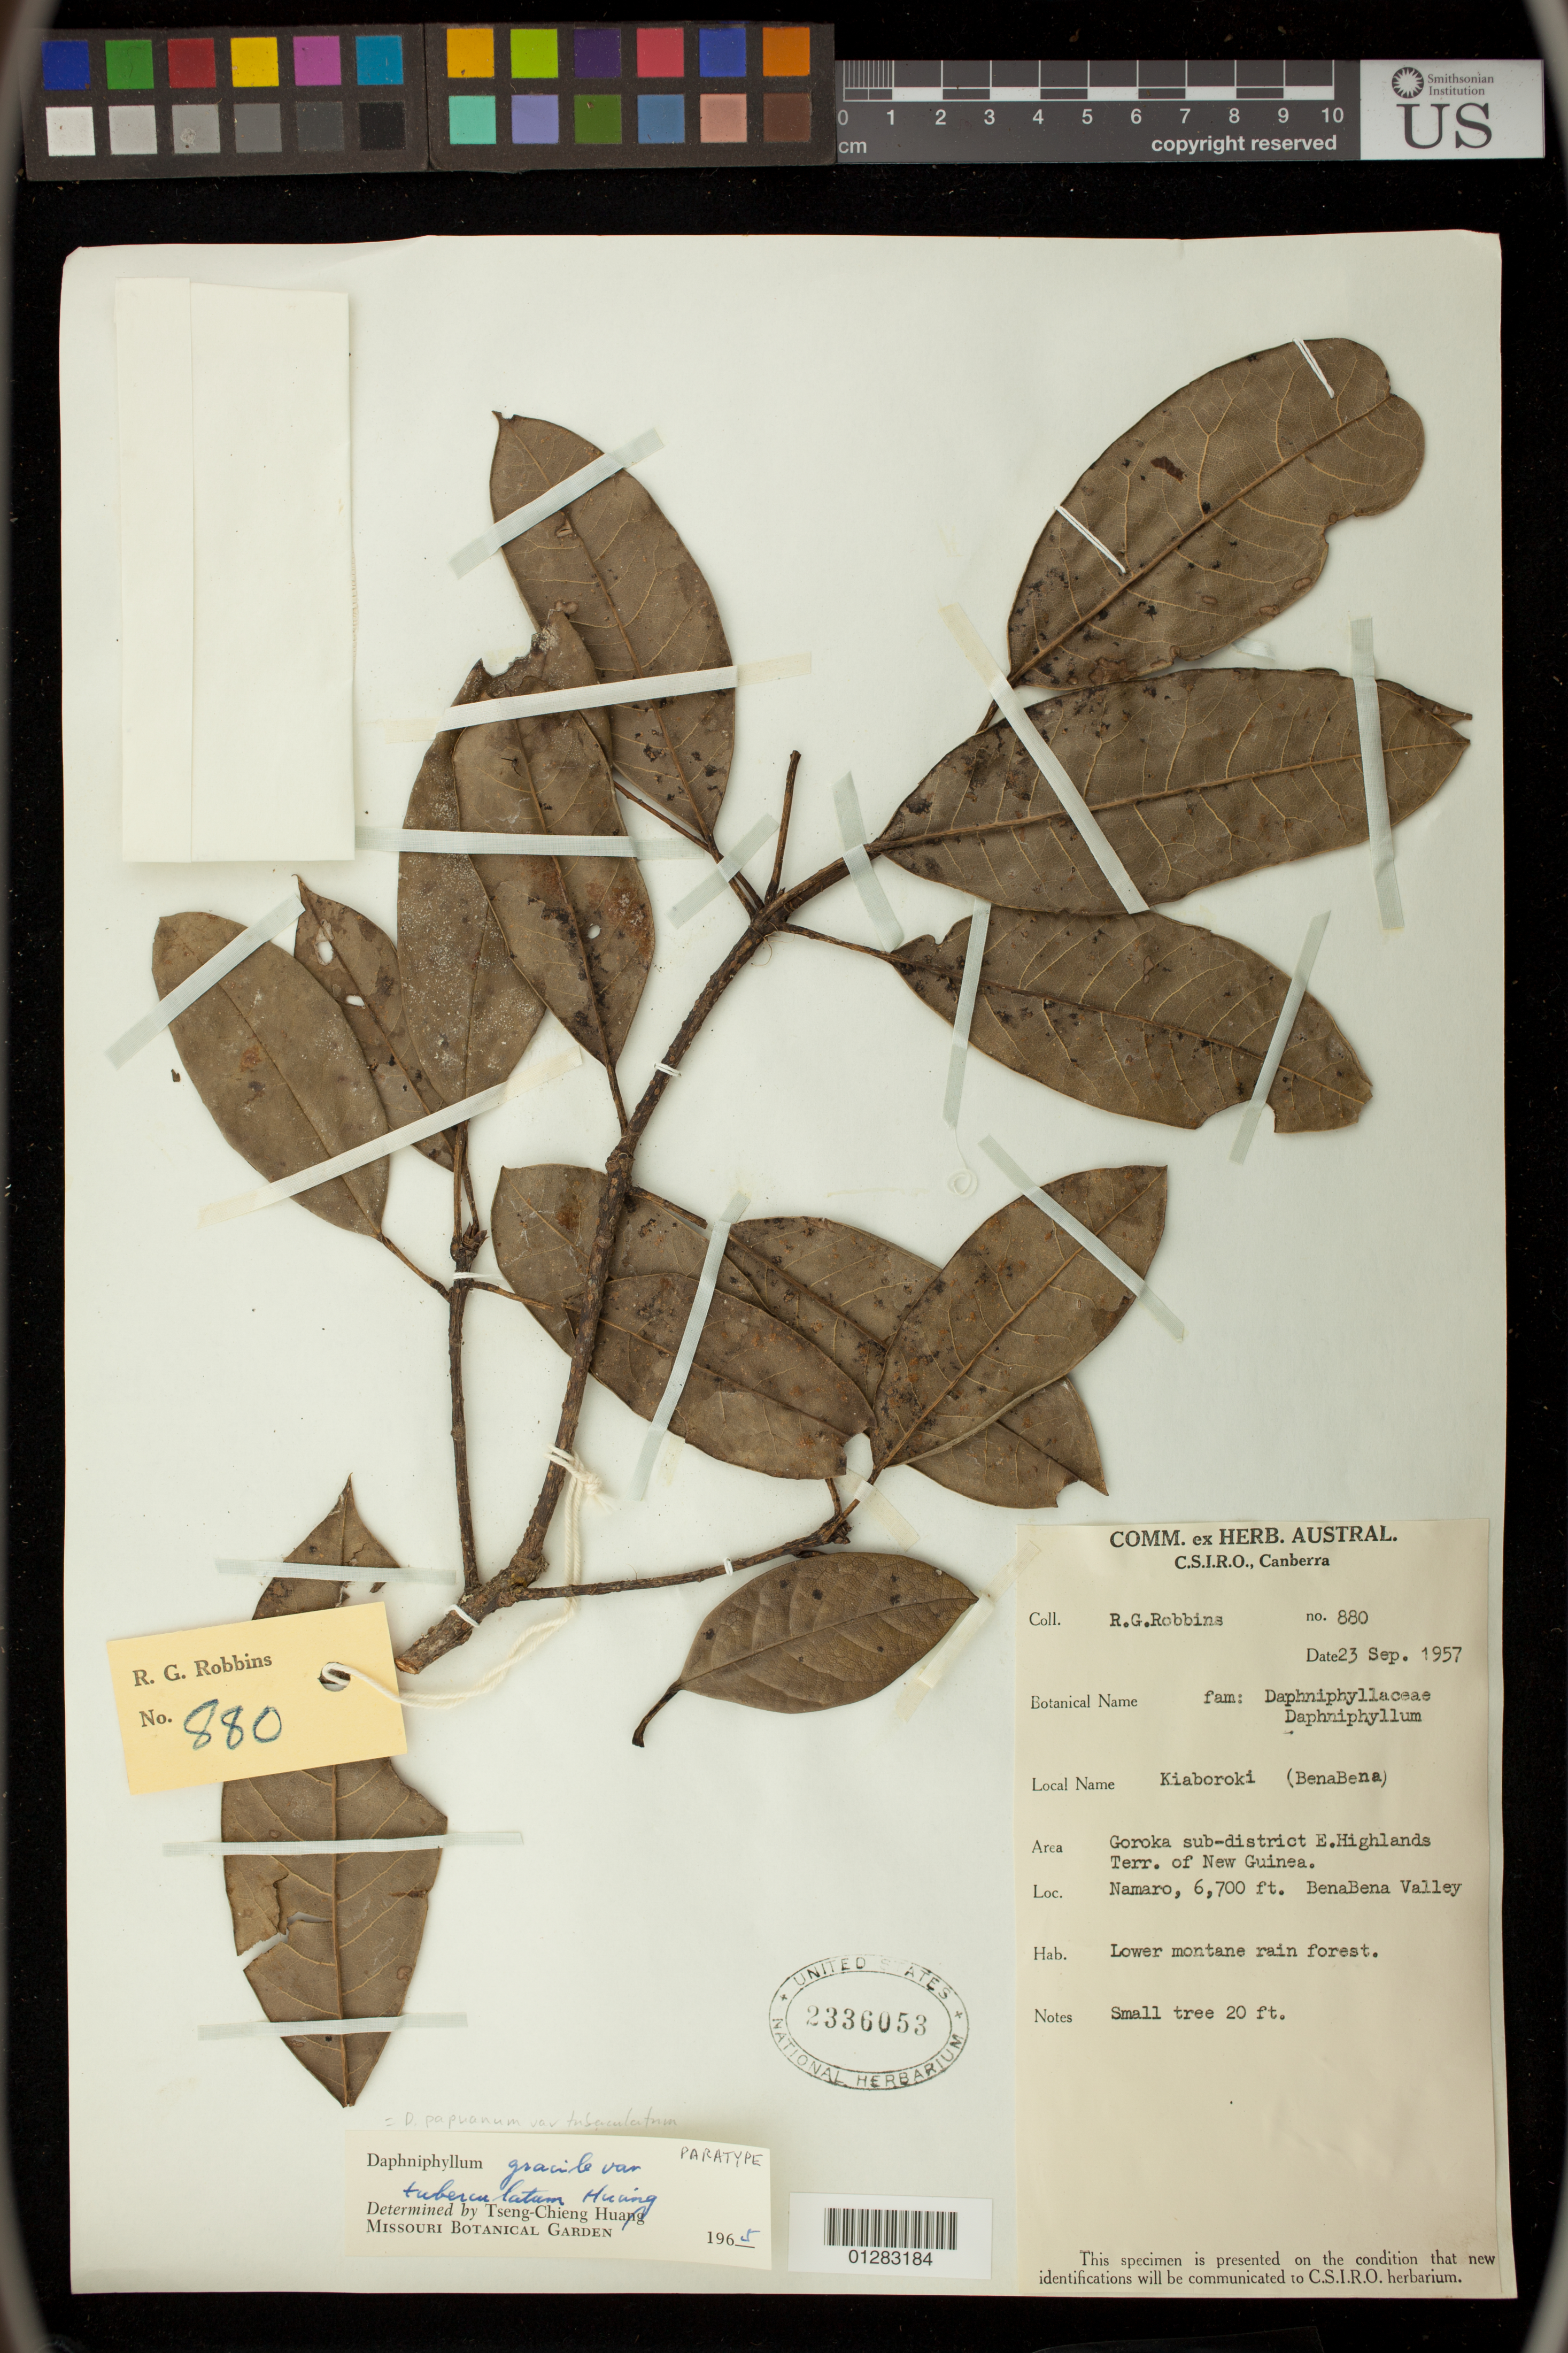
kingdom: Plantae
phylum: Tracheophyta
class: Magnoliopsida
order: Saxifragales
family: Daphniphyllaceae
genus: Daphniphyllum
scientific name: Daphniphyllum papuanum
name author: Hallier f.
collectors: R. Robbins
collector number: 880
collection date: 1957-09-23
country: Papua New Guinea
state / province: Eastern Highlands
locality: Namaro, BenaBena Valley, Goroka sub-distrrict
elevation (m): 2042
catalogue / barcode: US 2336053